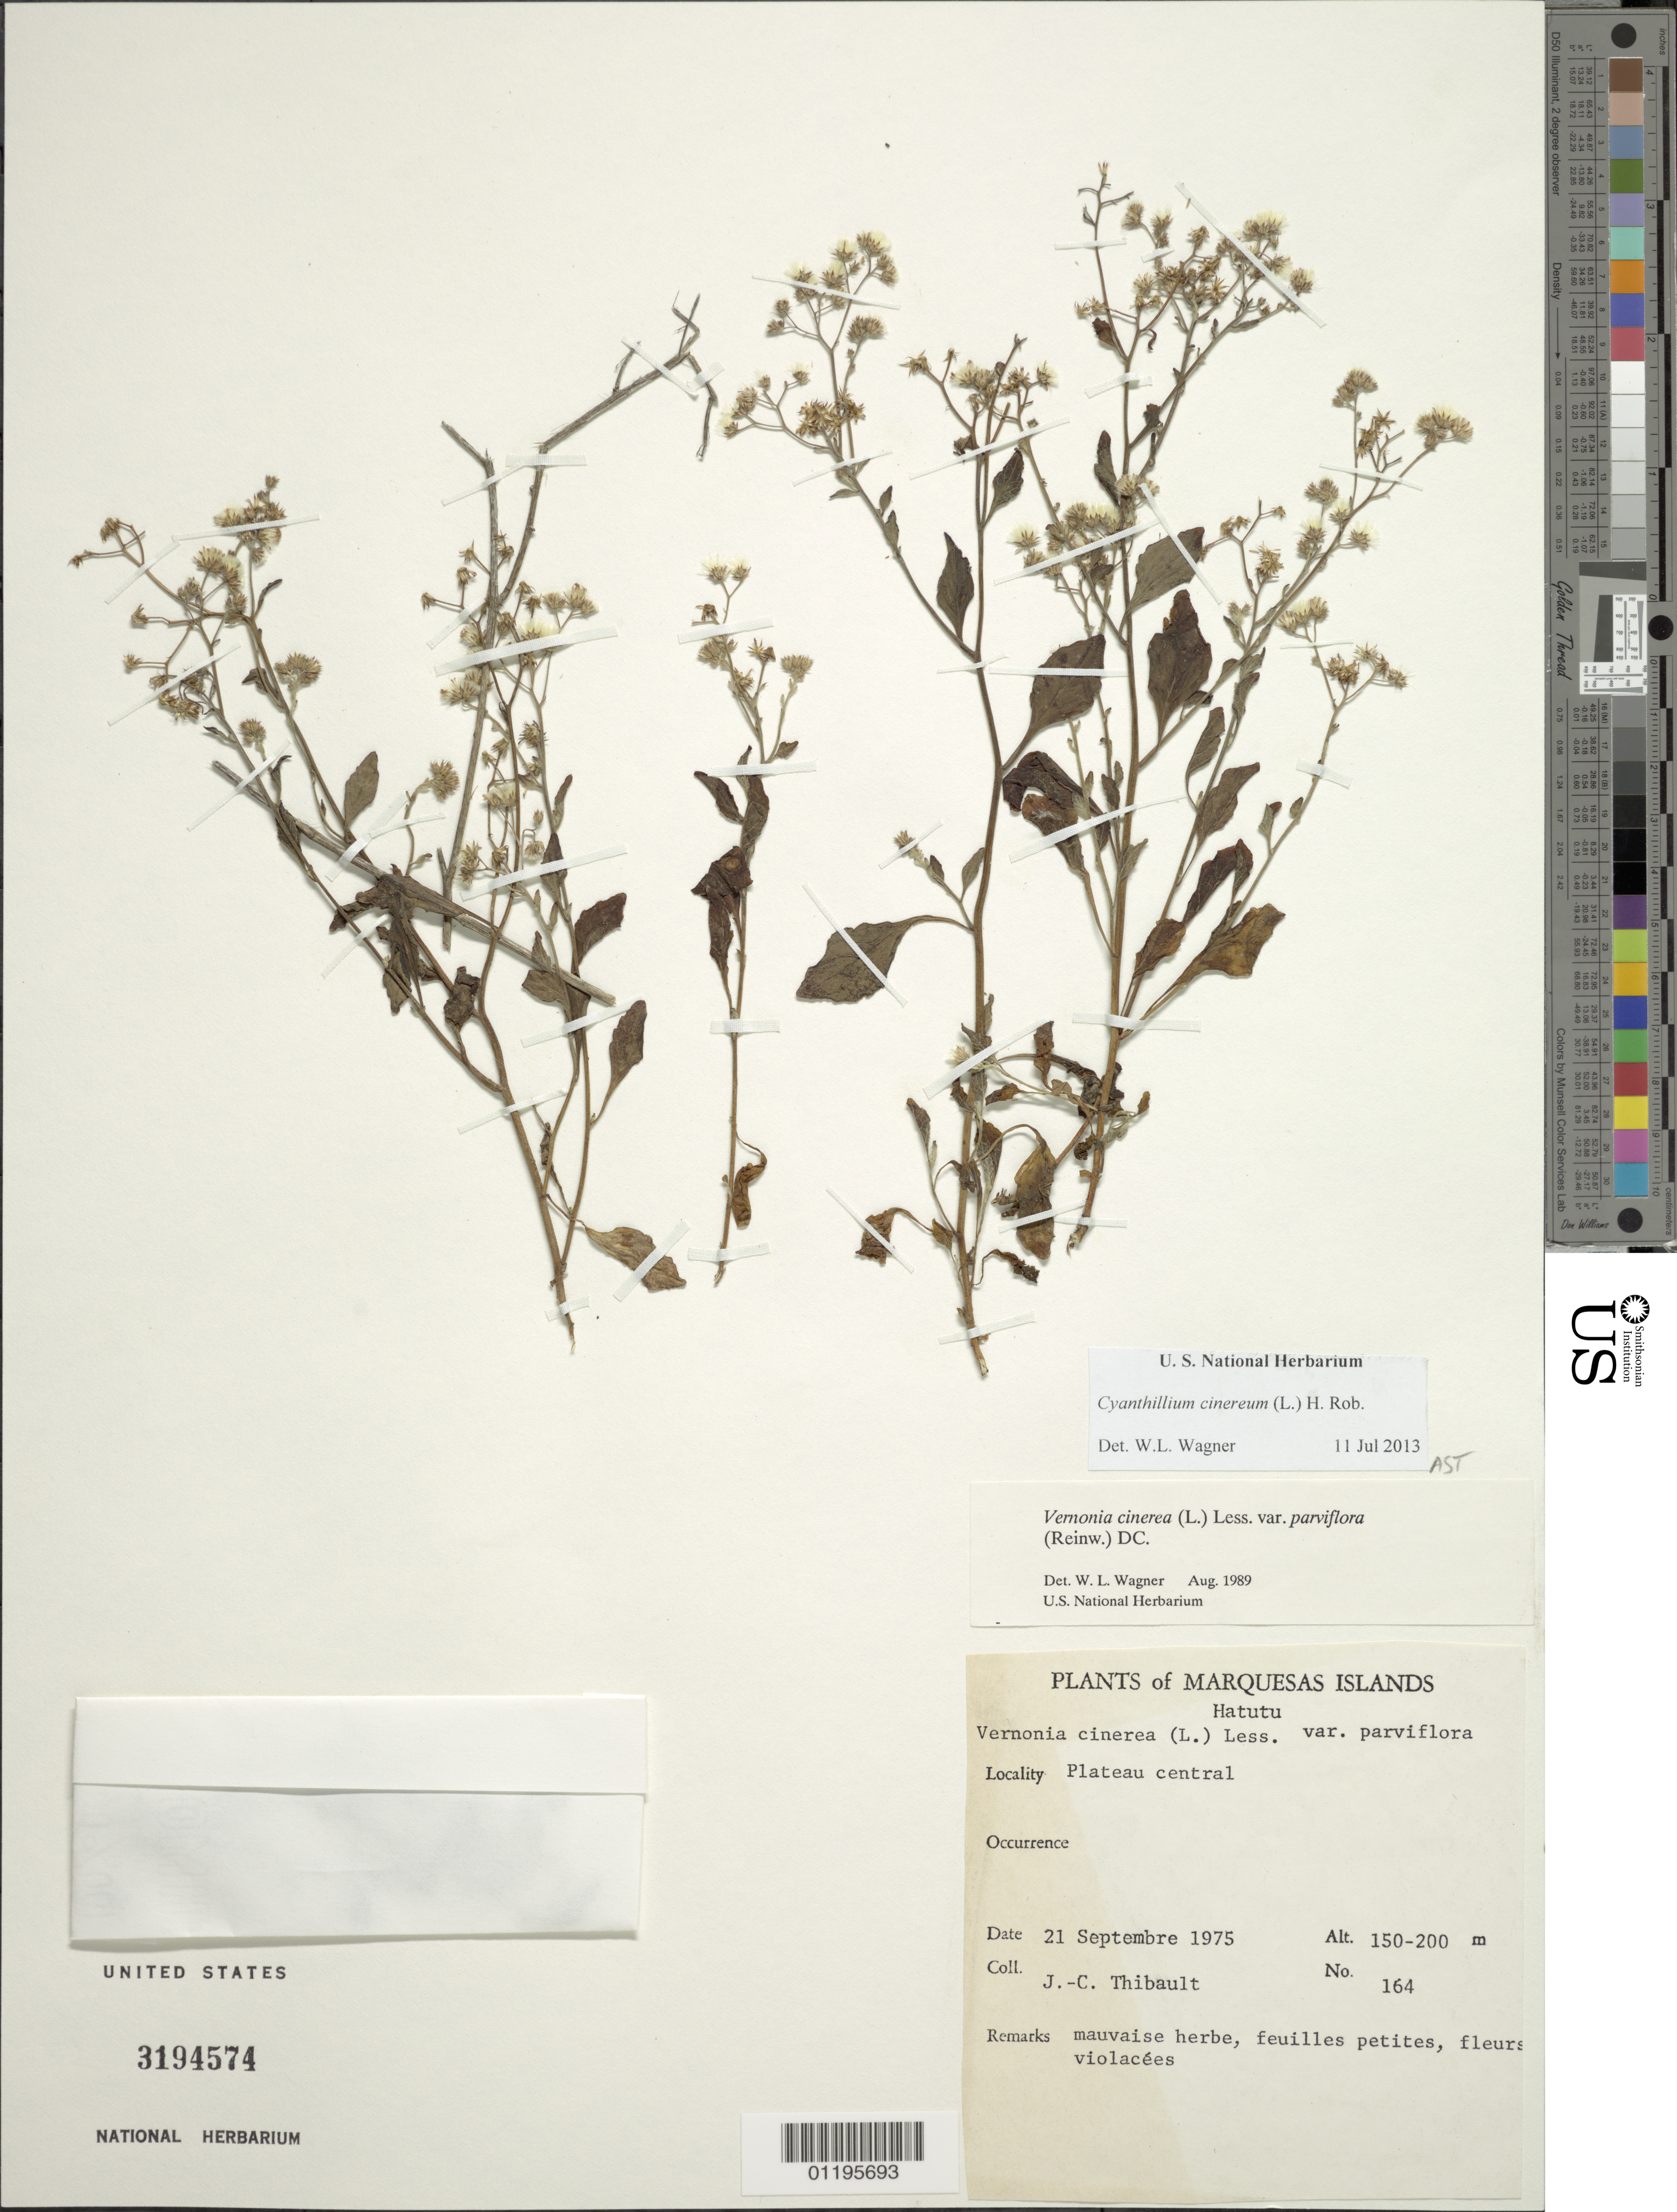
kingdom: Plantae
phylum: Tracheophyta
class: Magnoliopsida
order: Asterales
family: Asteraceae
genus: Cyanthillium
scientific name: Cyanthillium cinereum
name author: (L.) H. Rob.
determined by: Wagner, W. L., (BOT), Smithsonian Institution - National Museum of Natural History (UNITED STATES)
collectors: J. Thibault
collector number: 164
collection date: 1975-09-21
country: French Polynesia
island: Hatutaa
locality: Plateau centrale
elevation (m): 150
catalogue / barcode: US 3194574